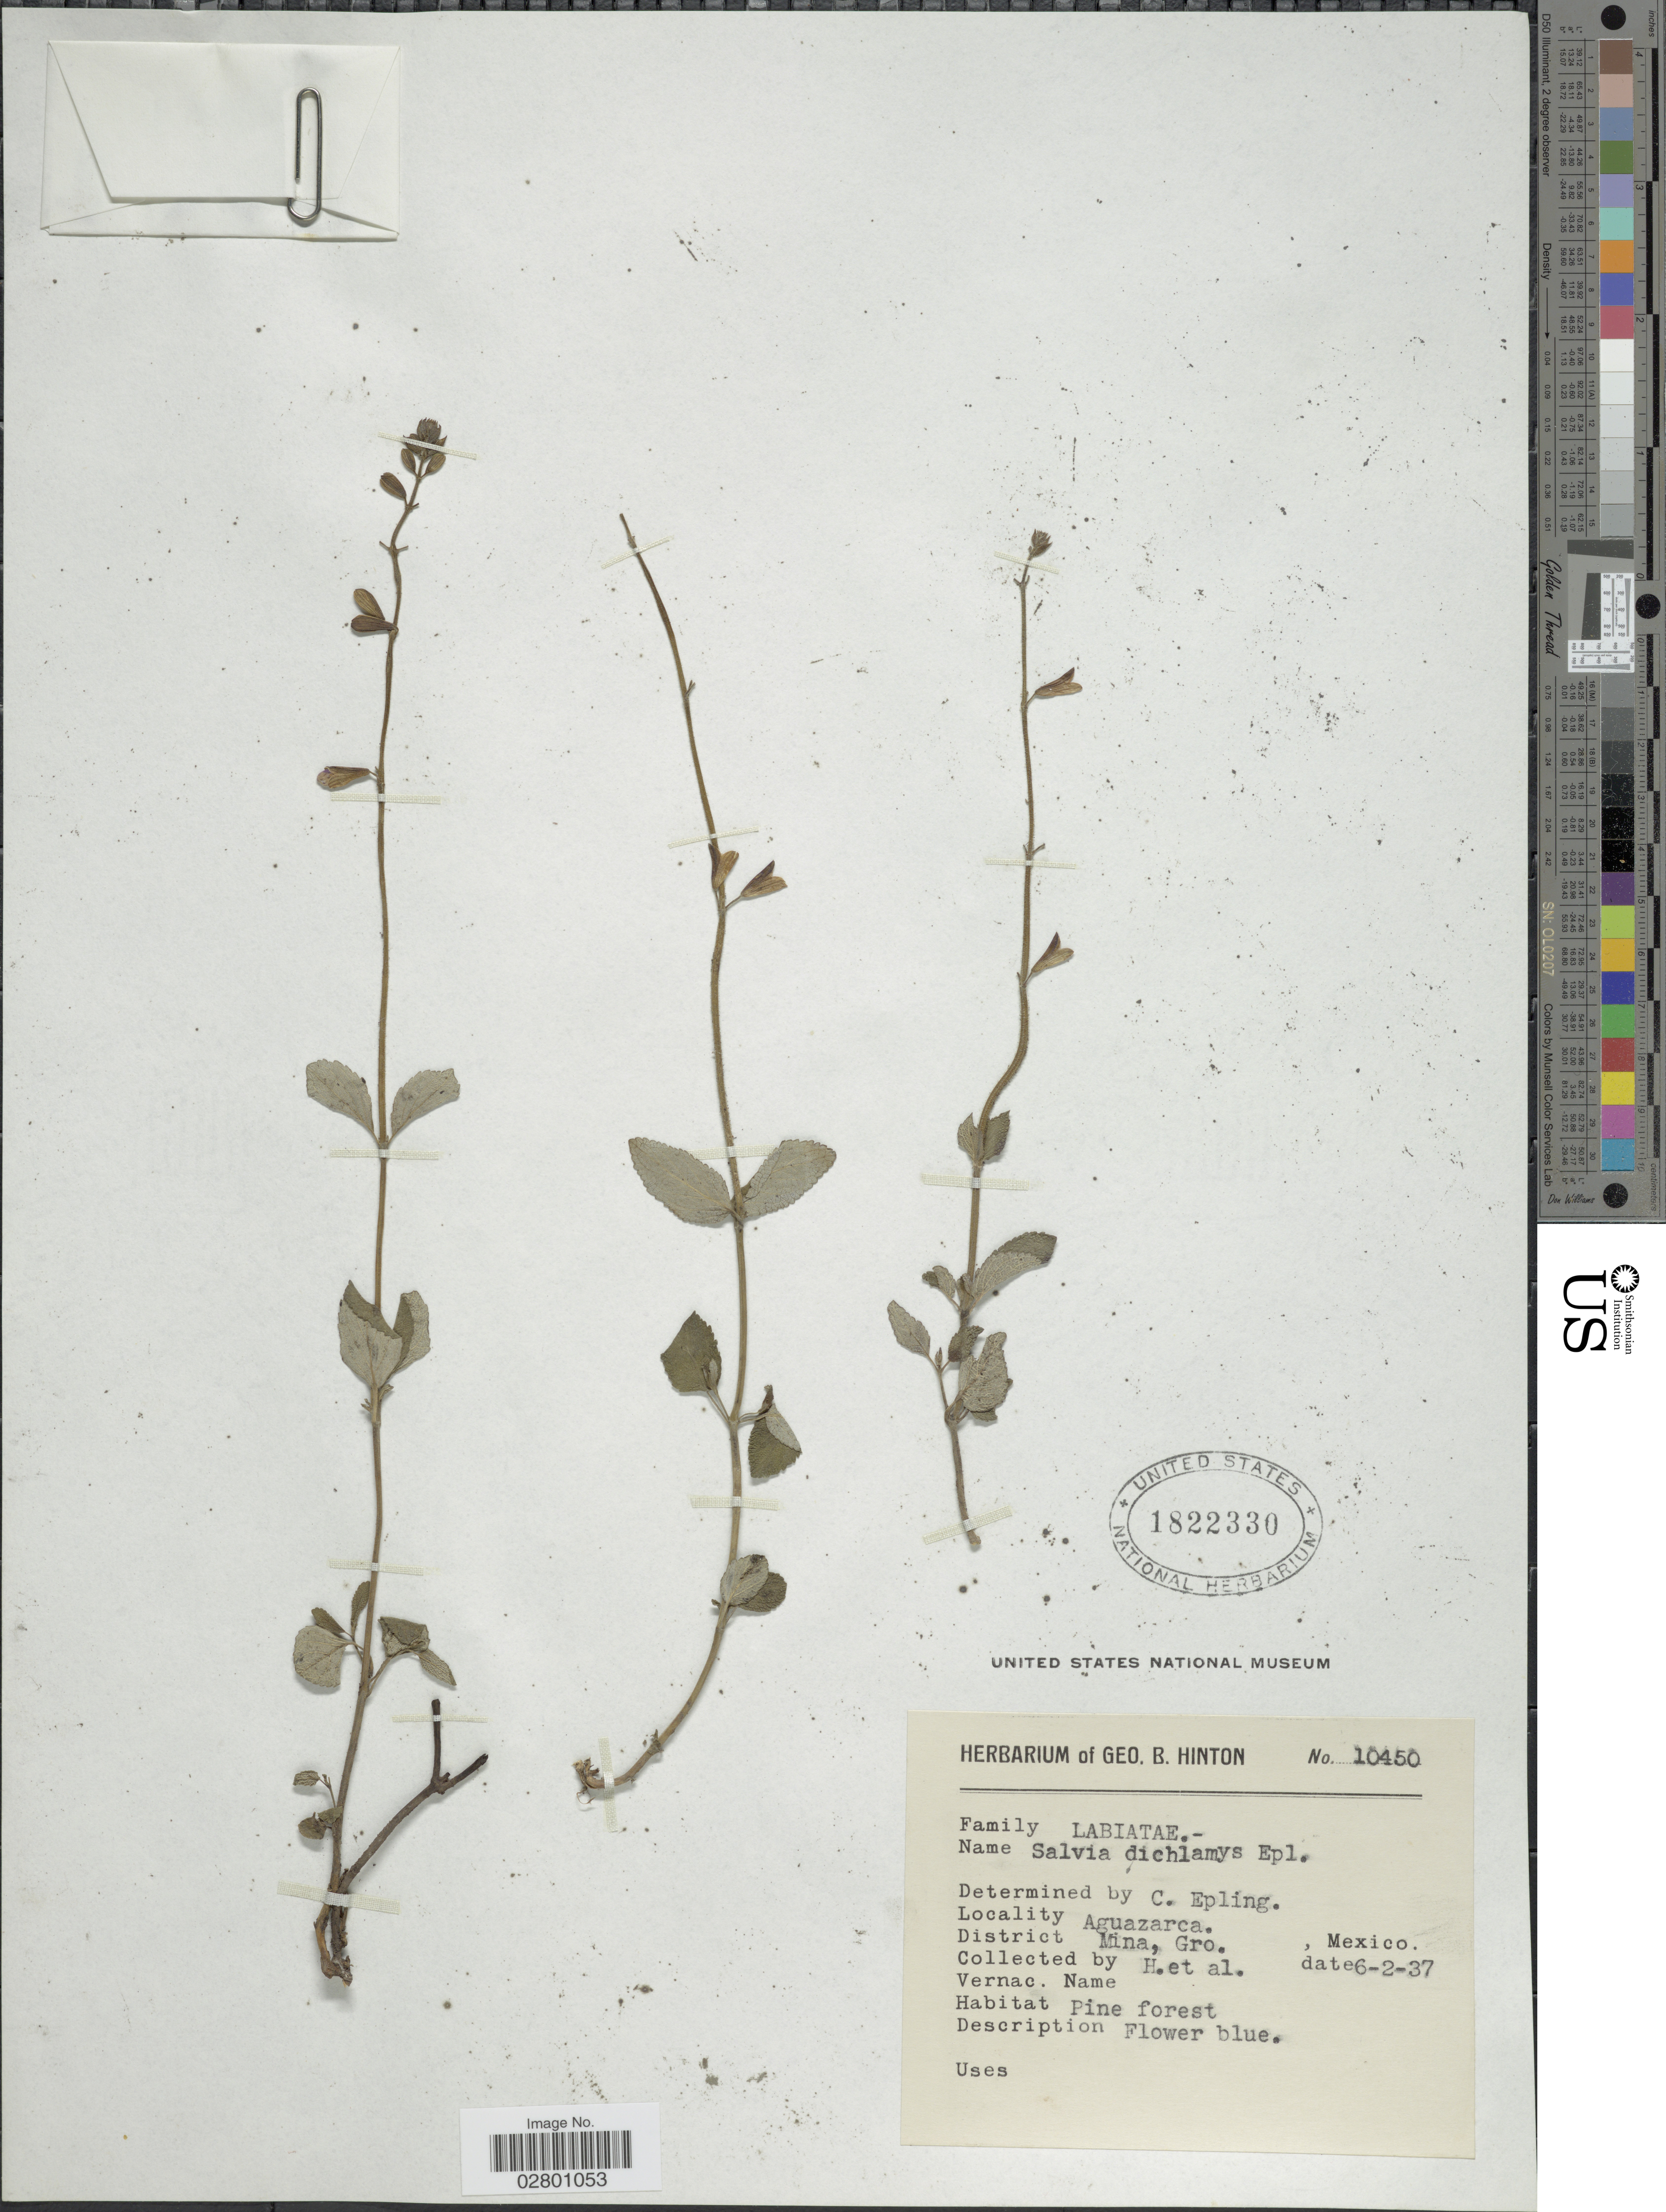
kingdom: Plantae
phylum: Tracheophyta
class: Magnoliopsida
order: Lamiales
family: Lamiaceae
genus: Salvia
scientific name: Salvia dichlamys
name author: Epling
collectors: G. B. Hinton & et al.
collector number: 10450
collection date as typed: Transcribed d/m/y: 6/2/37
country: Mexico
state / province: Guerrero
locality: Aguazarca. District Mina, Gro.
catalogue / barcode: US 1822330